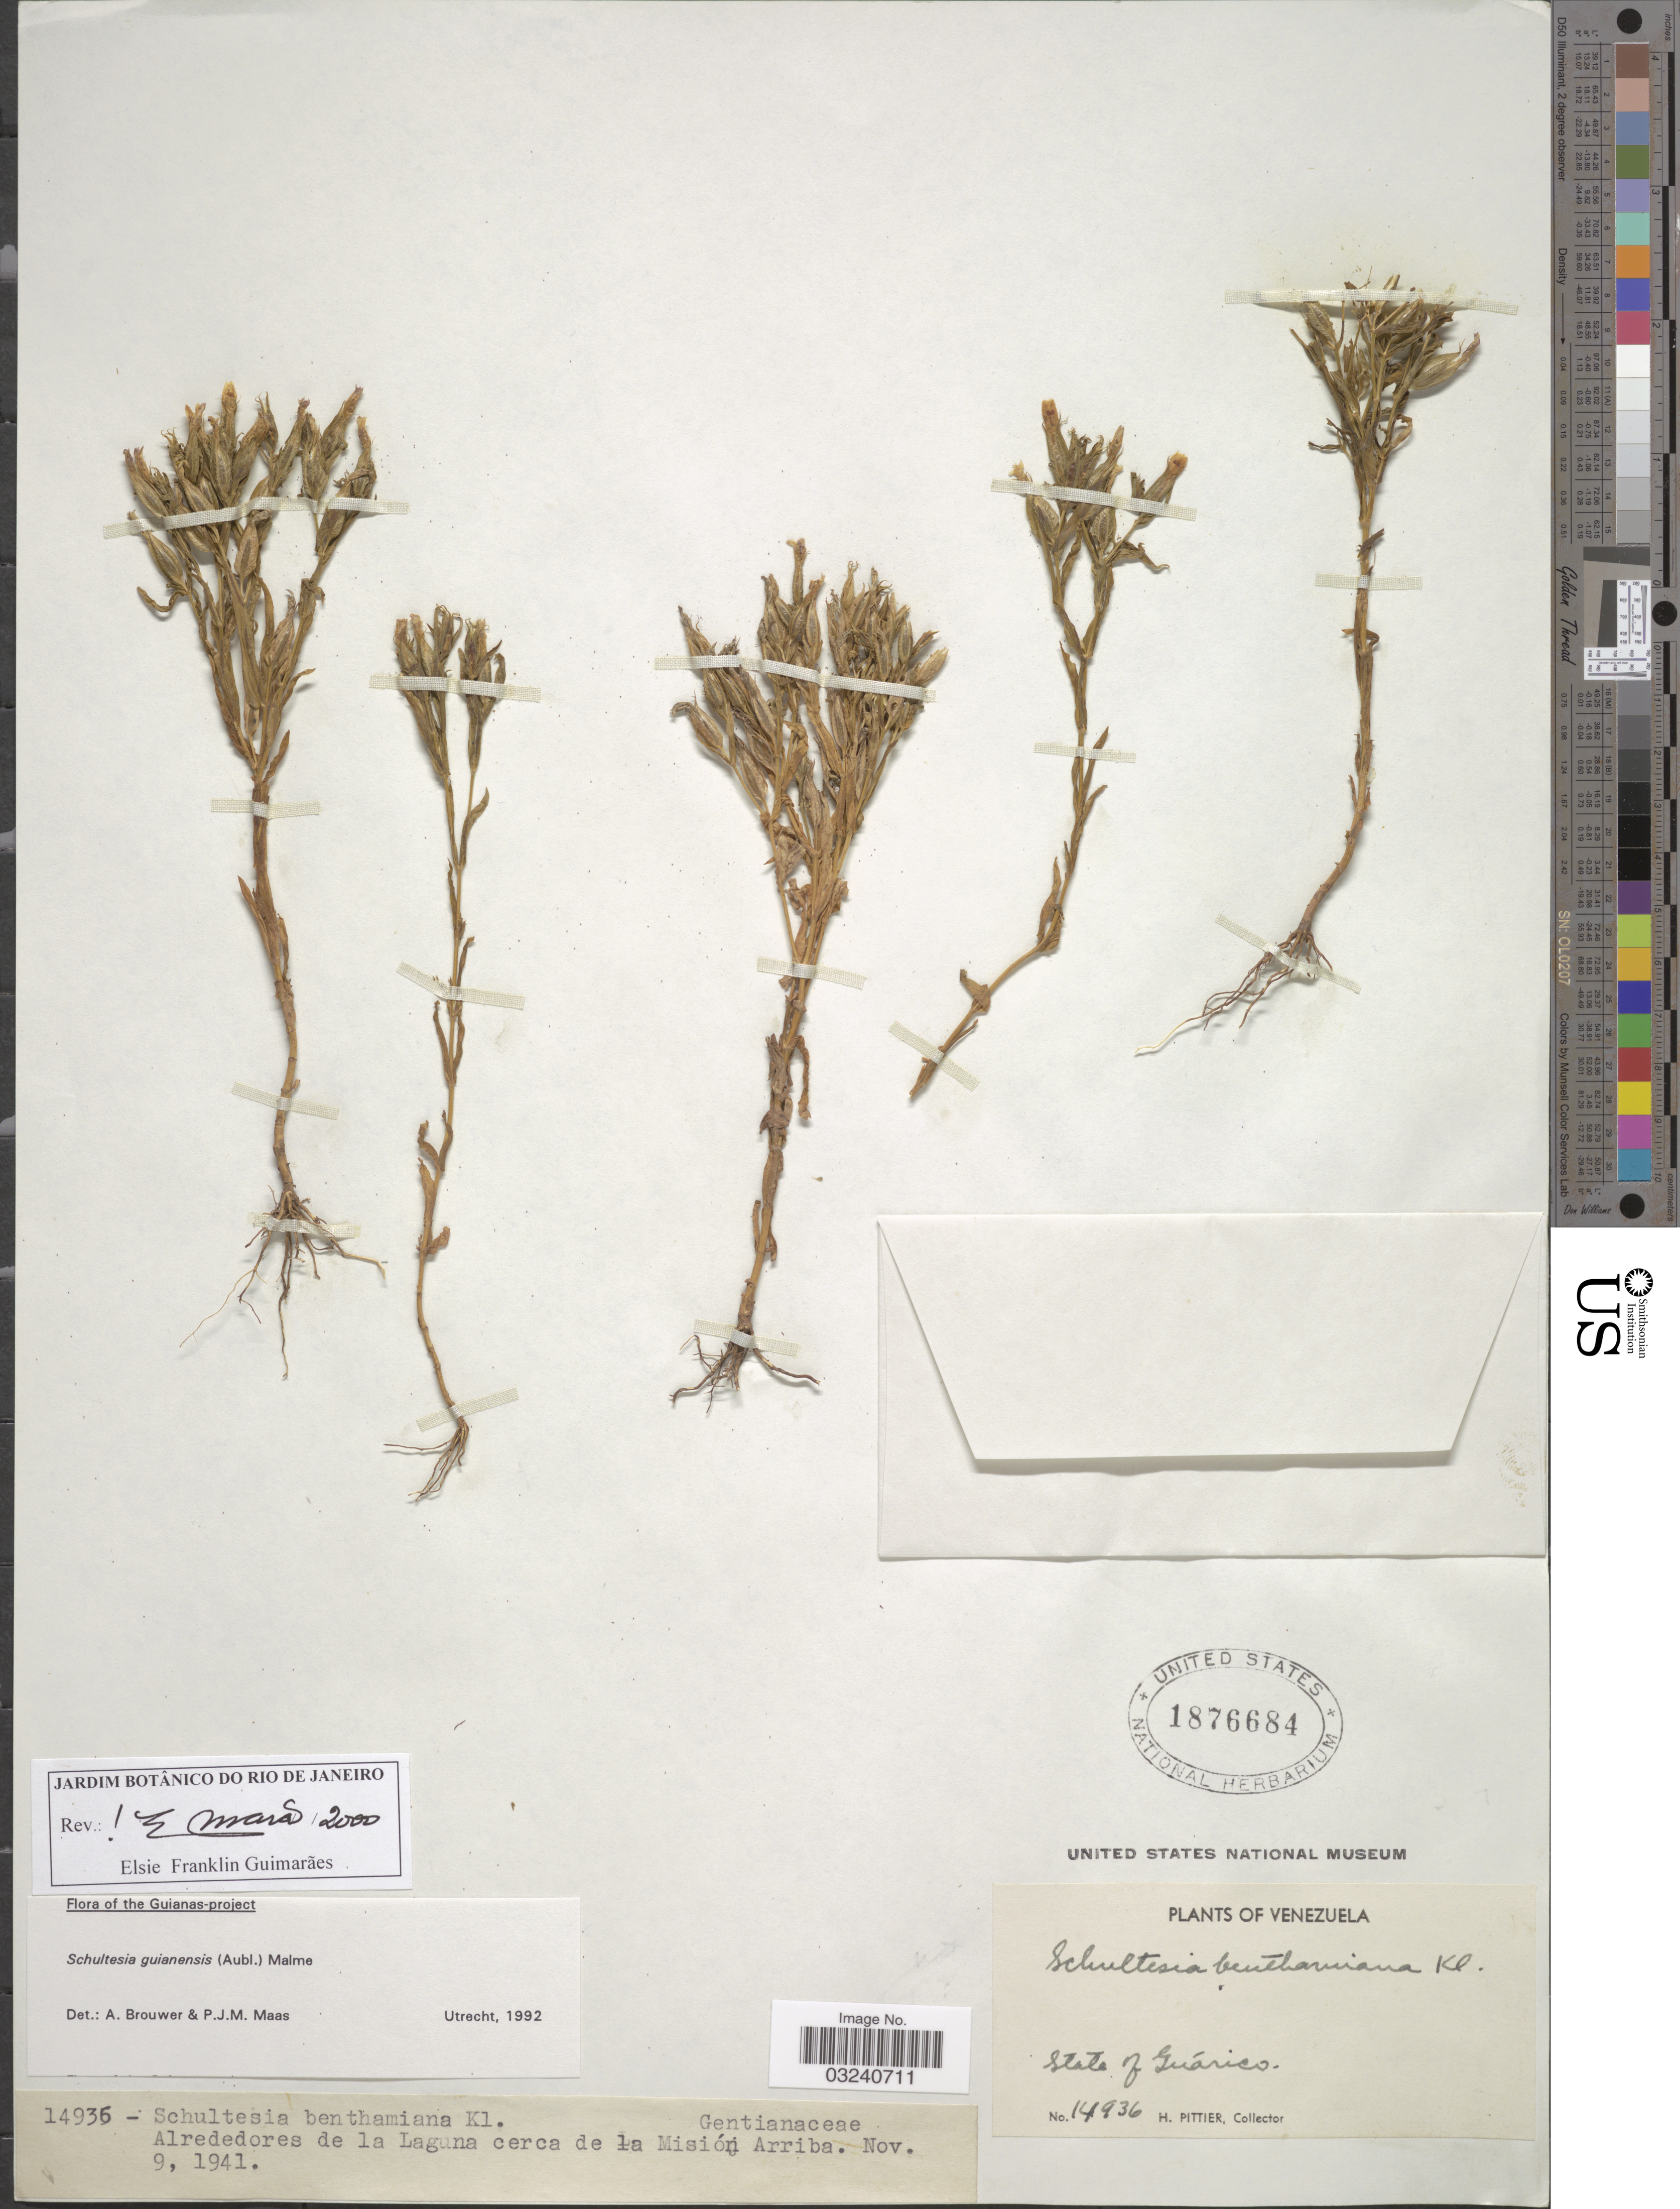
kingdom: Plantae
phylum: Tracheophyta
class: Magnoliopsida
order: Gentianales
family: Gentianaceae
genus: Schultesia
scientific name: Schultesia guianensis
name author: (Aubl.) Malme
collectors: H. F. Pittier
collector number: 14936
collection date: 1941-11-09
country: Venezuela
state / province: Guárico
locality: Alrededores de la Laguna cerca de la Misión Arriba.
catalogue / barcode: US 1876684